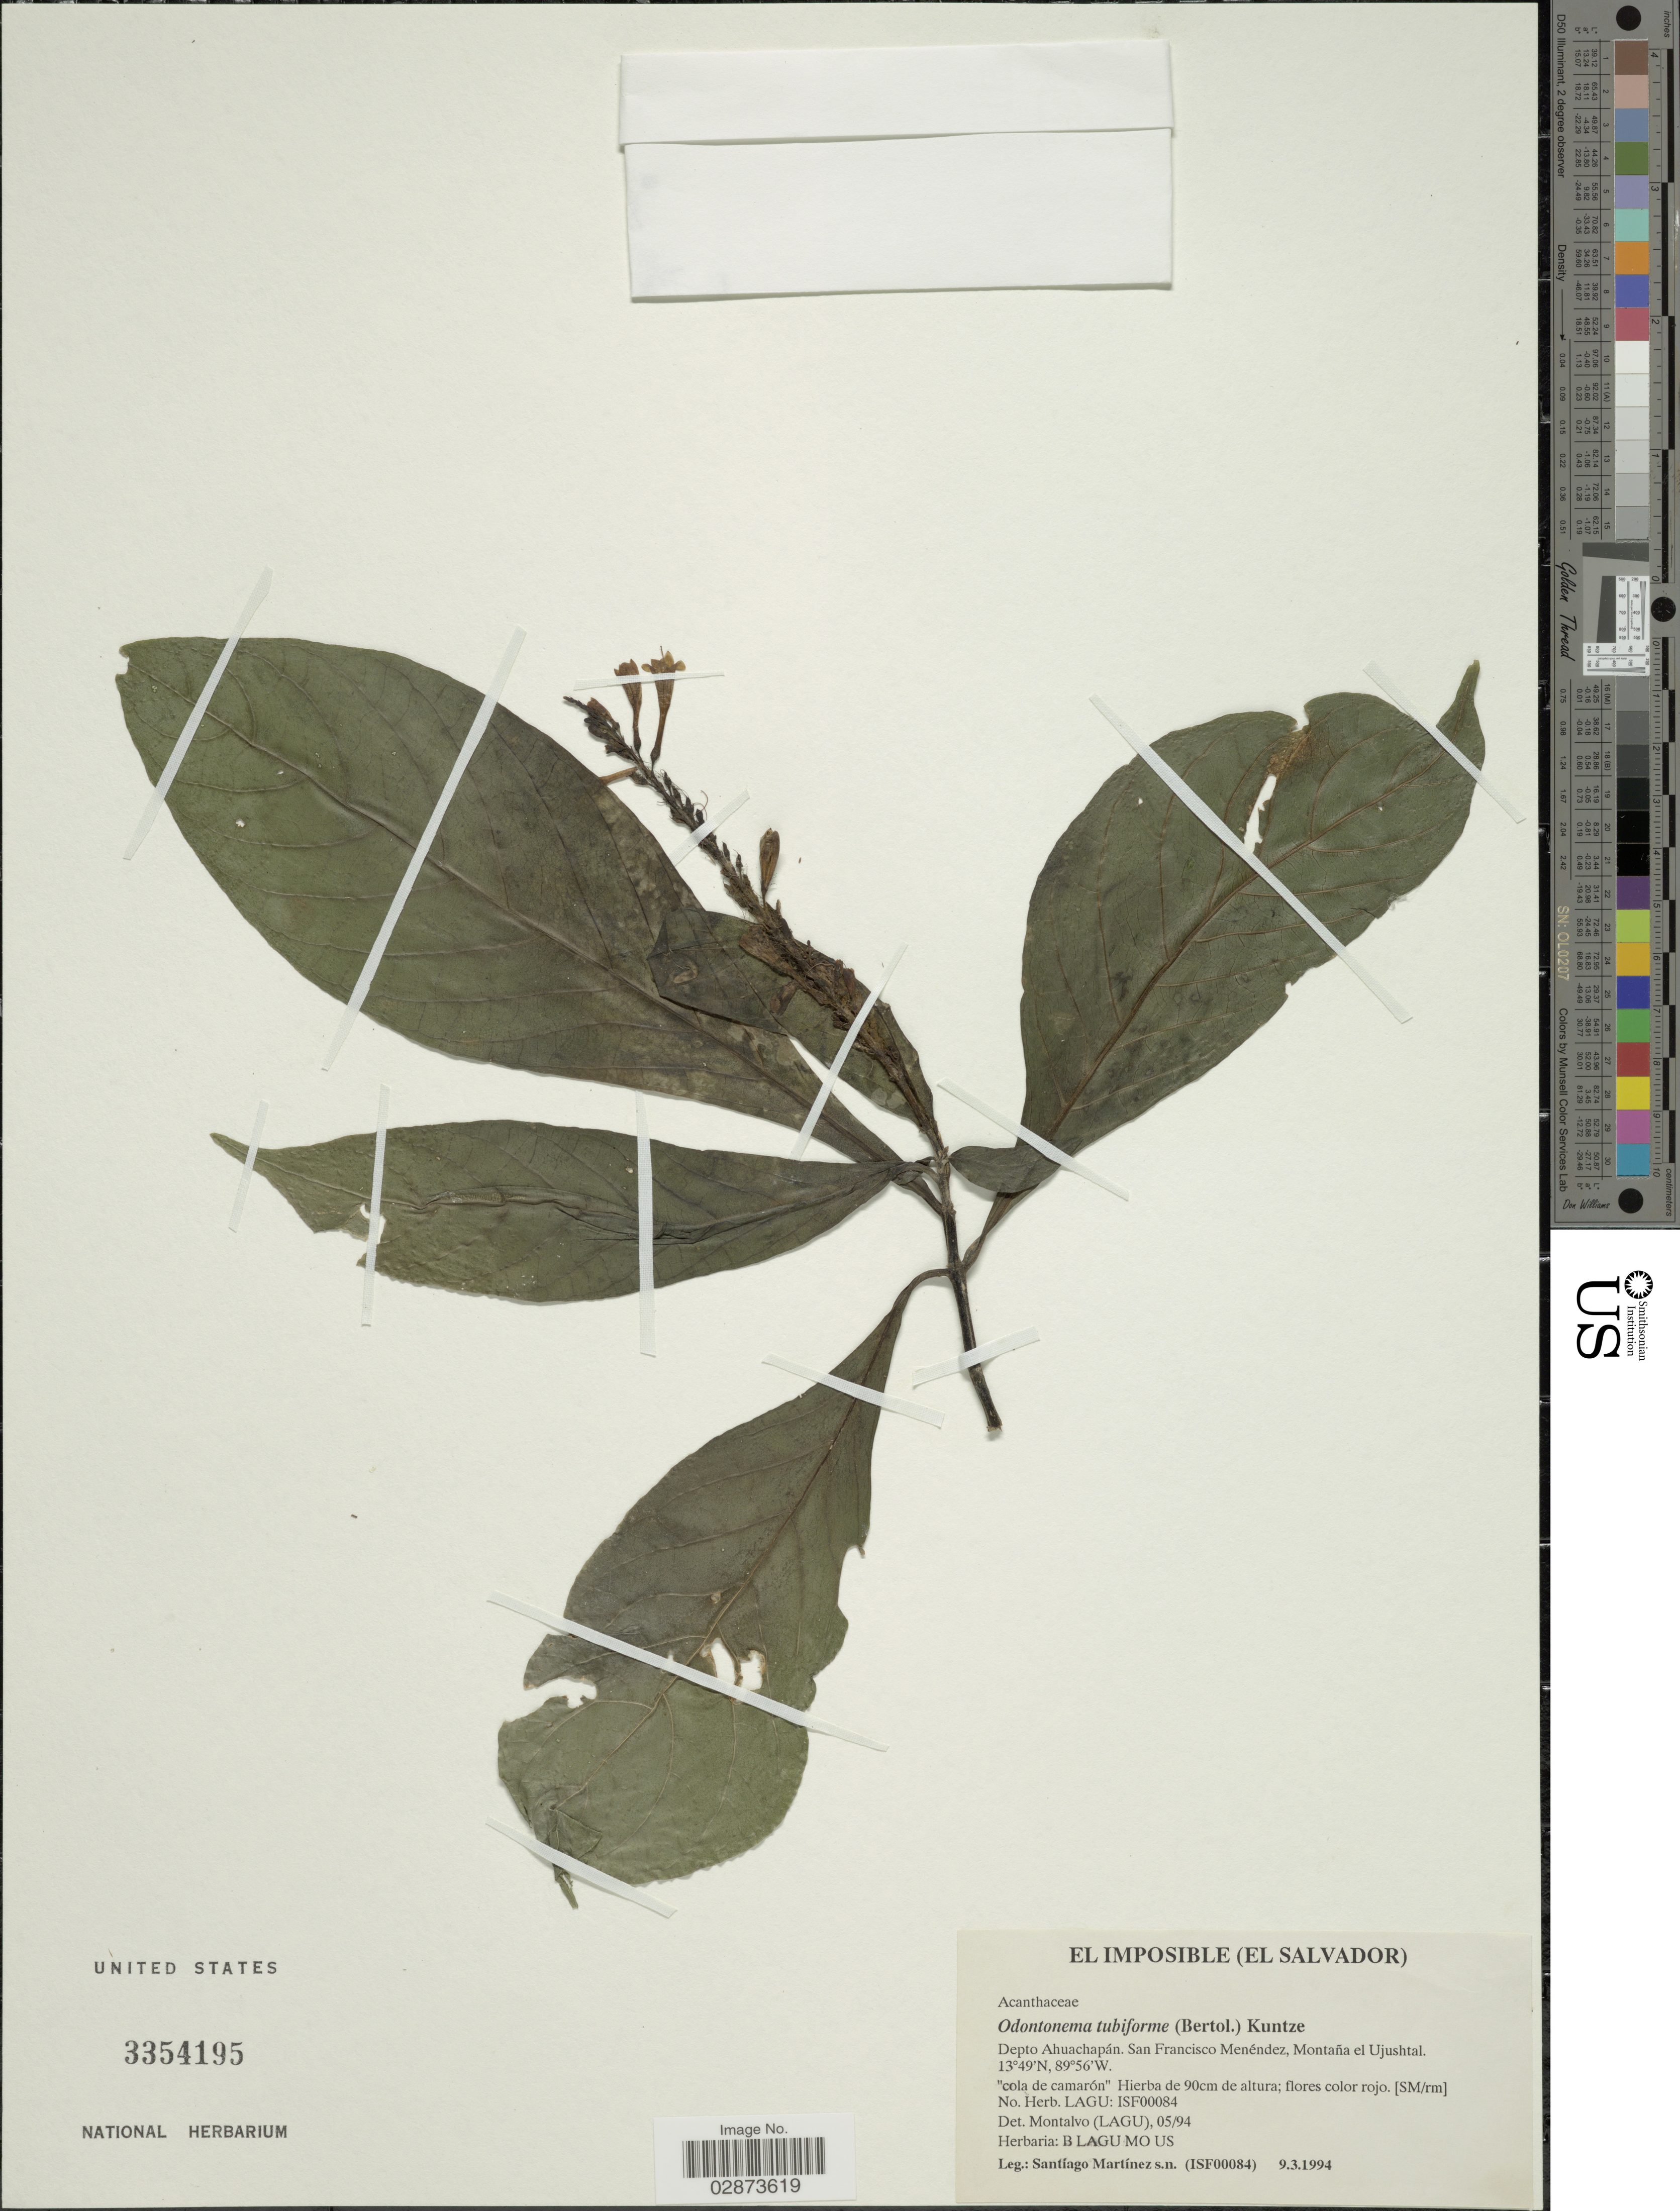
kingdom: Plantae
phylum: Tracheophyta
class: Magnoliopsida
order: Lamiales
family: Acanthaceae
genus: Odontonema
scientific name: Odontonema tubaeforme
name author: (Bertol.) Kuntze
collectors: S. Martinez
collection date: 1994-03-09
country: El Salvador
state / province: Ahuachapan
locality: Depto. Ahuachapán. San Francisco Menéndez, Montaña el Ujushtal.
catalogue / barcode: US 3354195